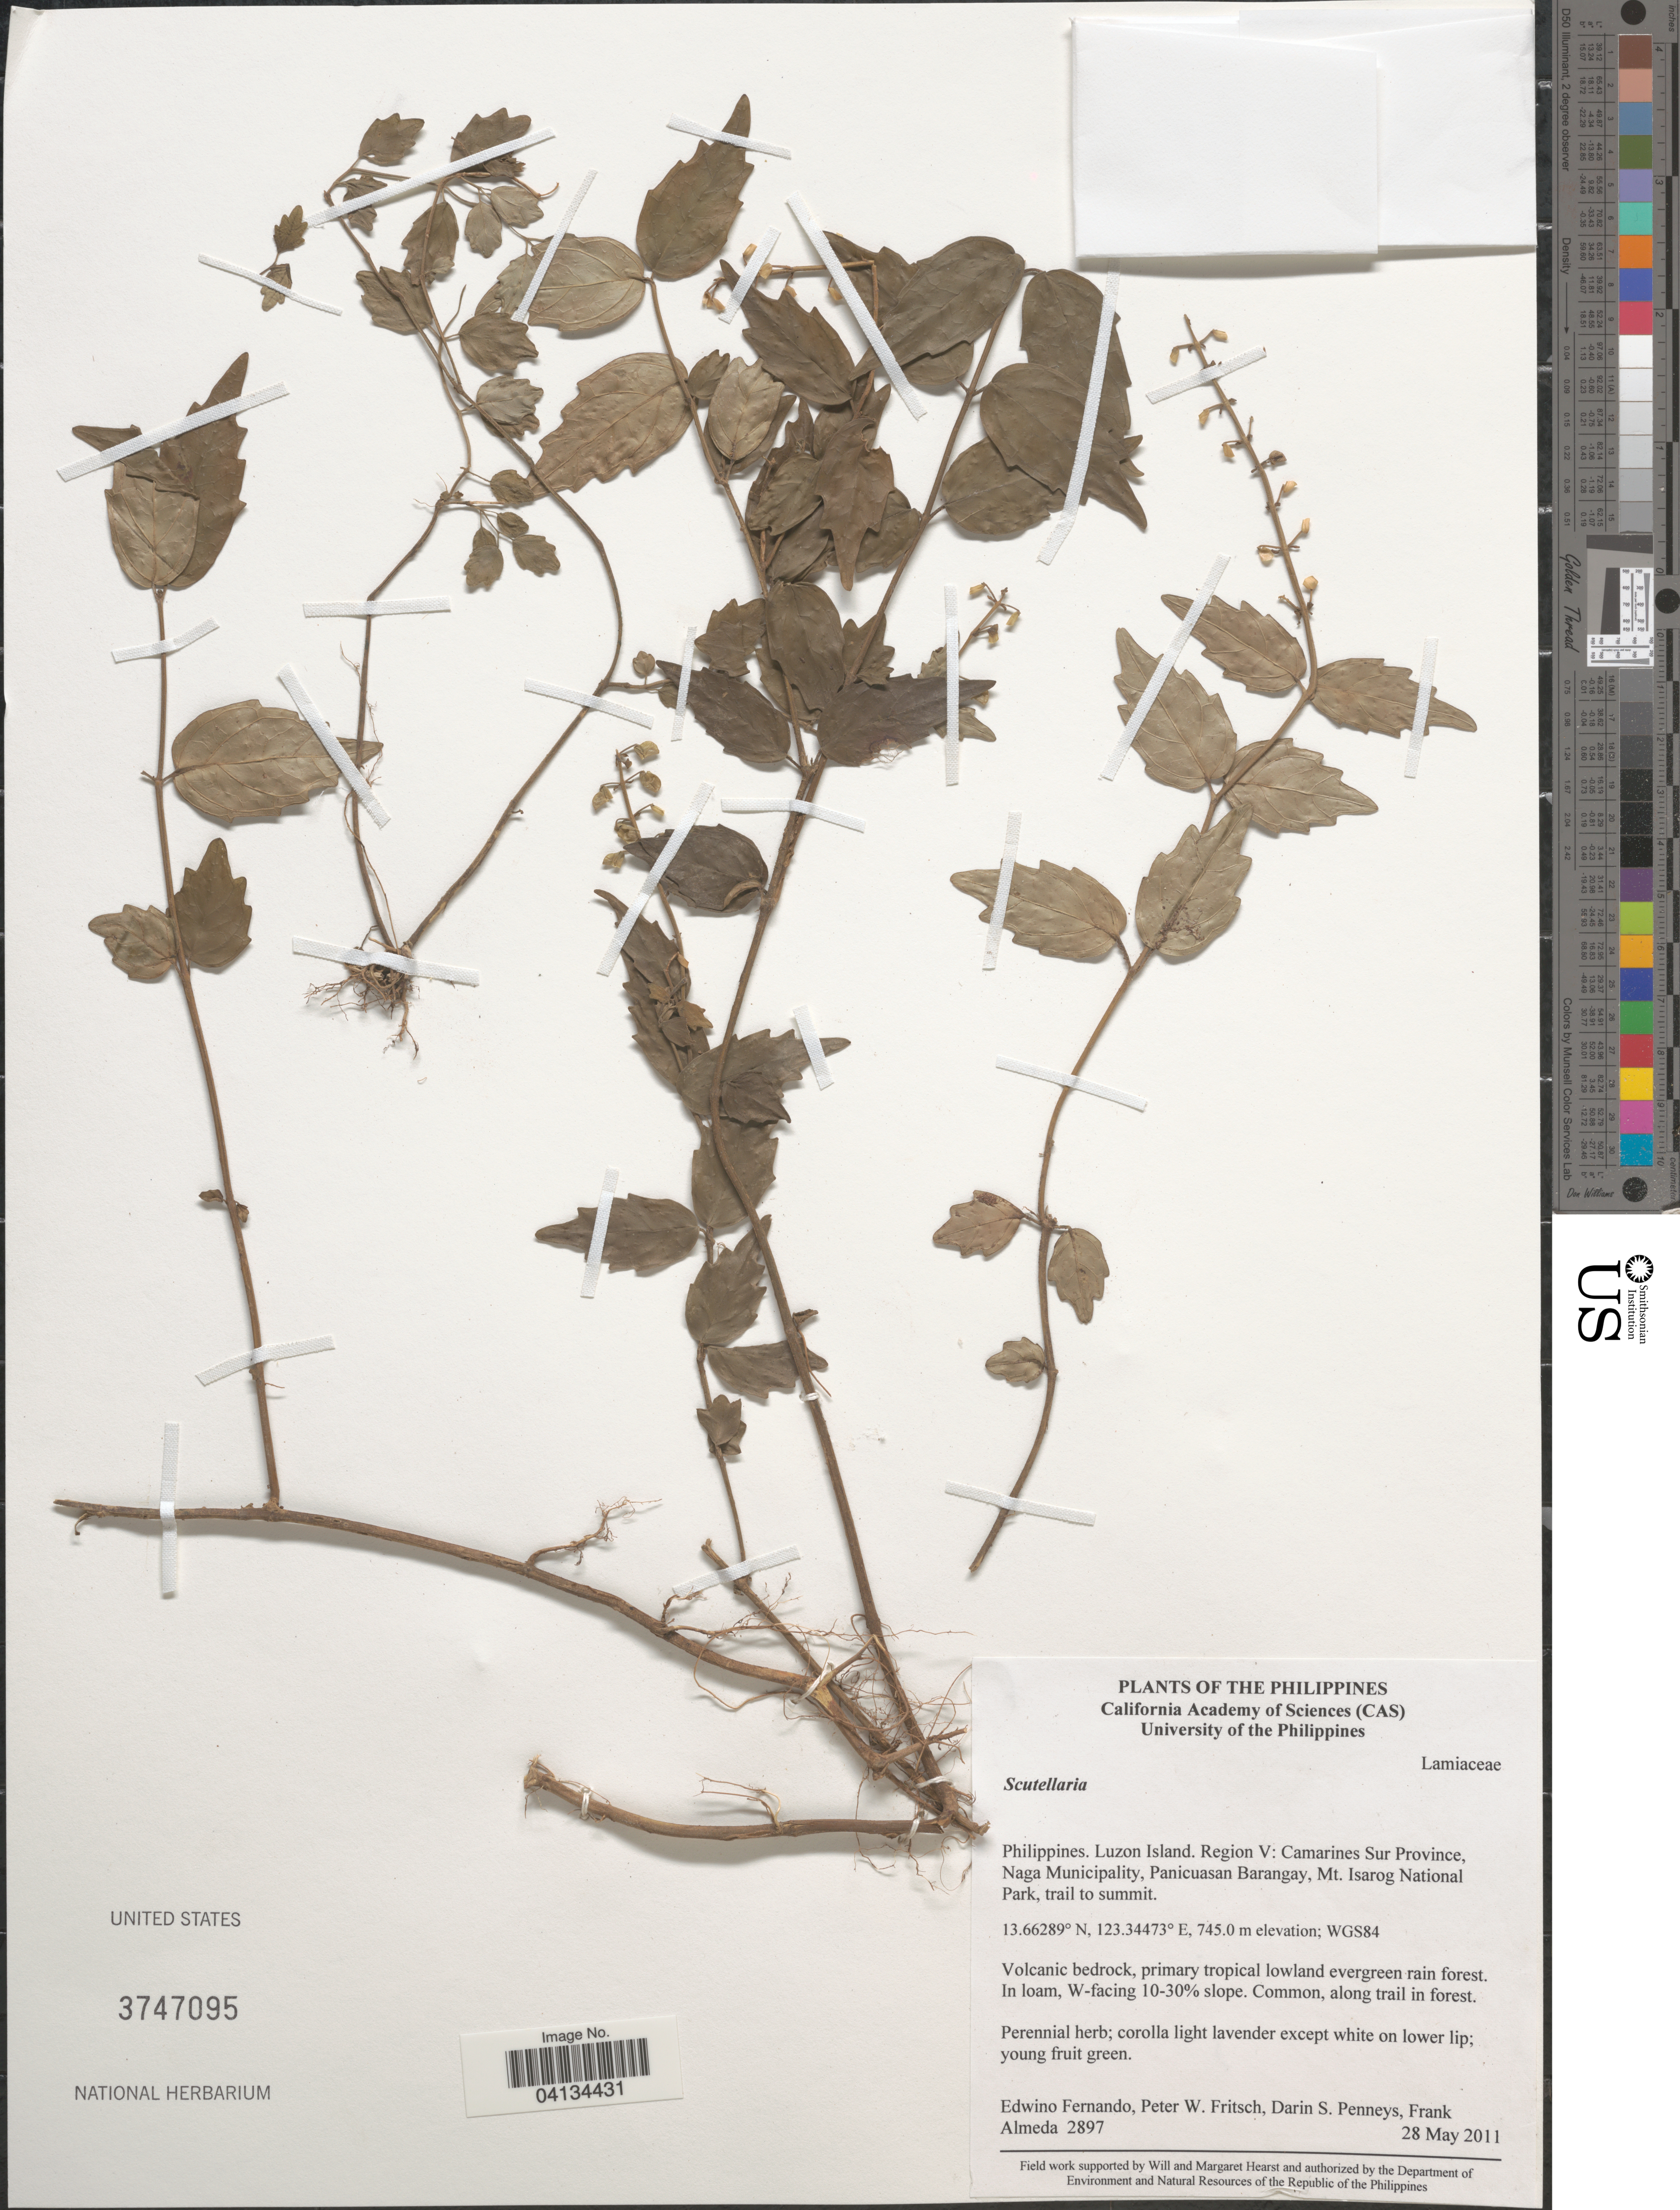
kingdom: Plantae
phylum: Tracheophyta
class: Magnoliopsida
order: Lamiales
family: Lamiaceae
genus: Scutellaria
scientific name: Scutellaria sp.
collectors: E. S. Fernando, P. W. Fritsch, D. S. Penneys & F. Almeda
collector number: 2897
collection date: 2011-05-28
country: Philippines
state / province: Bicol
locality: Luzon Island. Region V: Camarines Sur Province, Naga Municipality, Panicuasan Barangay, Mt. Isarog National Park, trail to summit. In loam, W-facing 10-30% slope. WGS84.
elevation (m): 745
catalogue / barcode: US 3747095